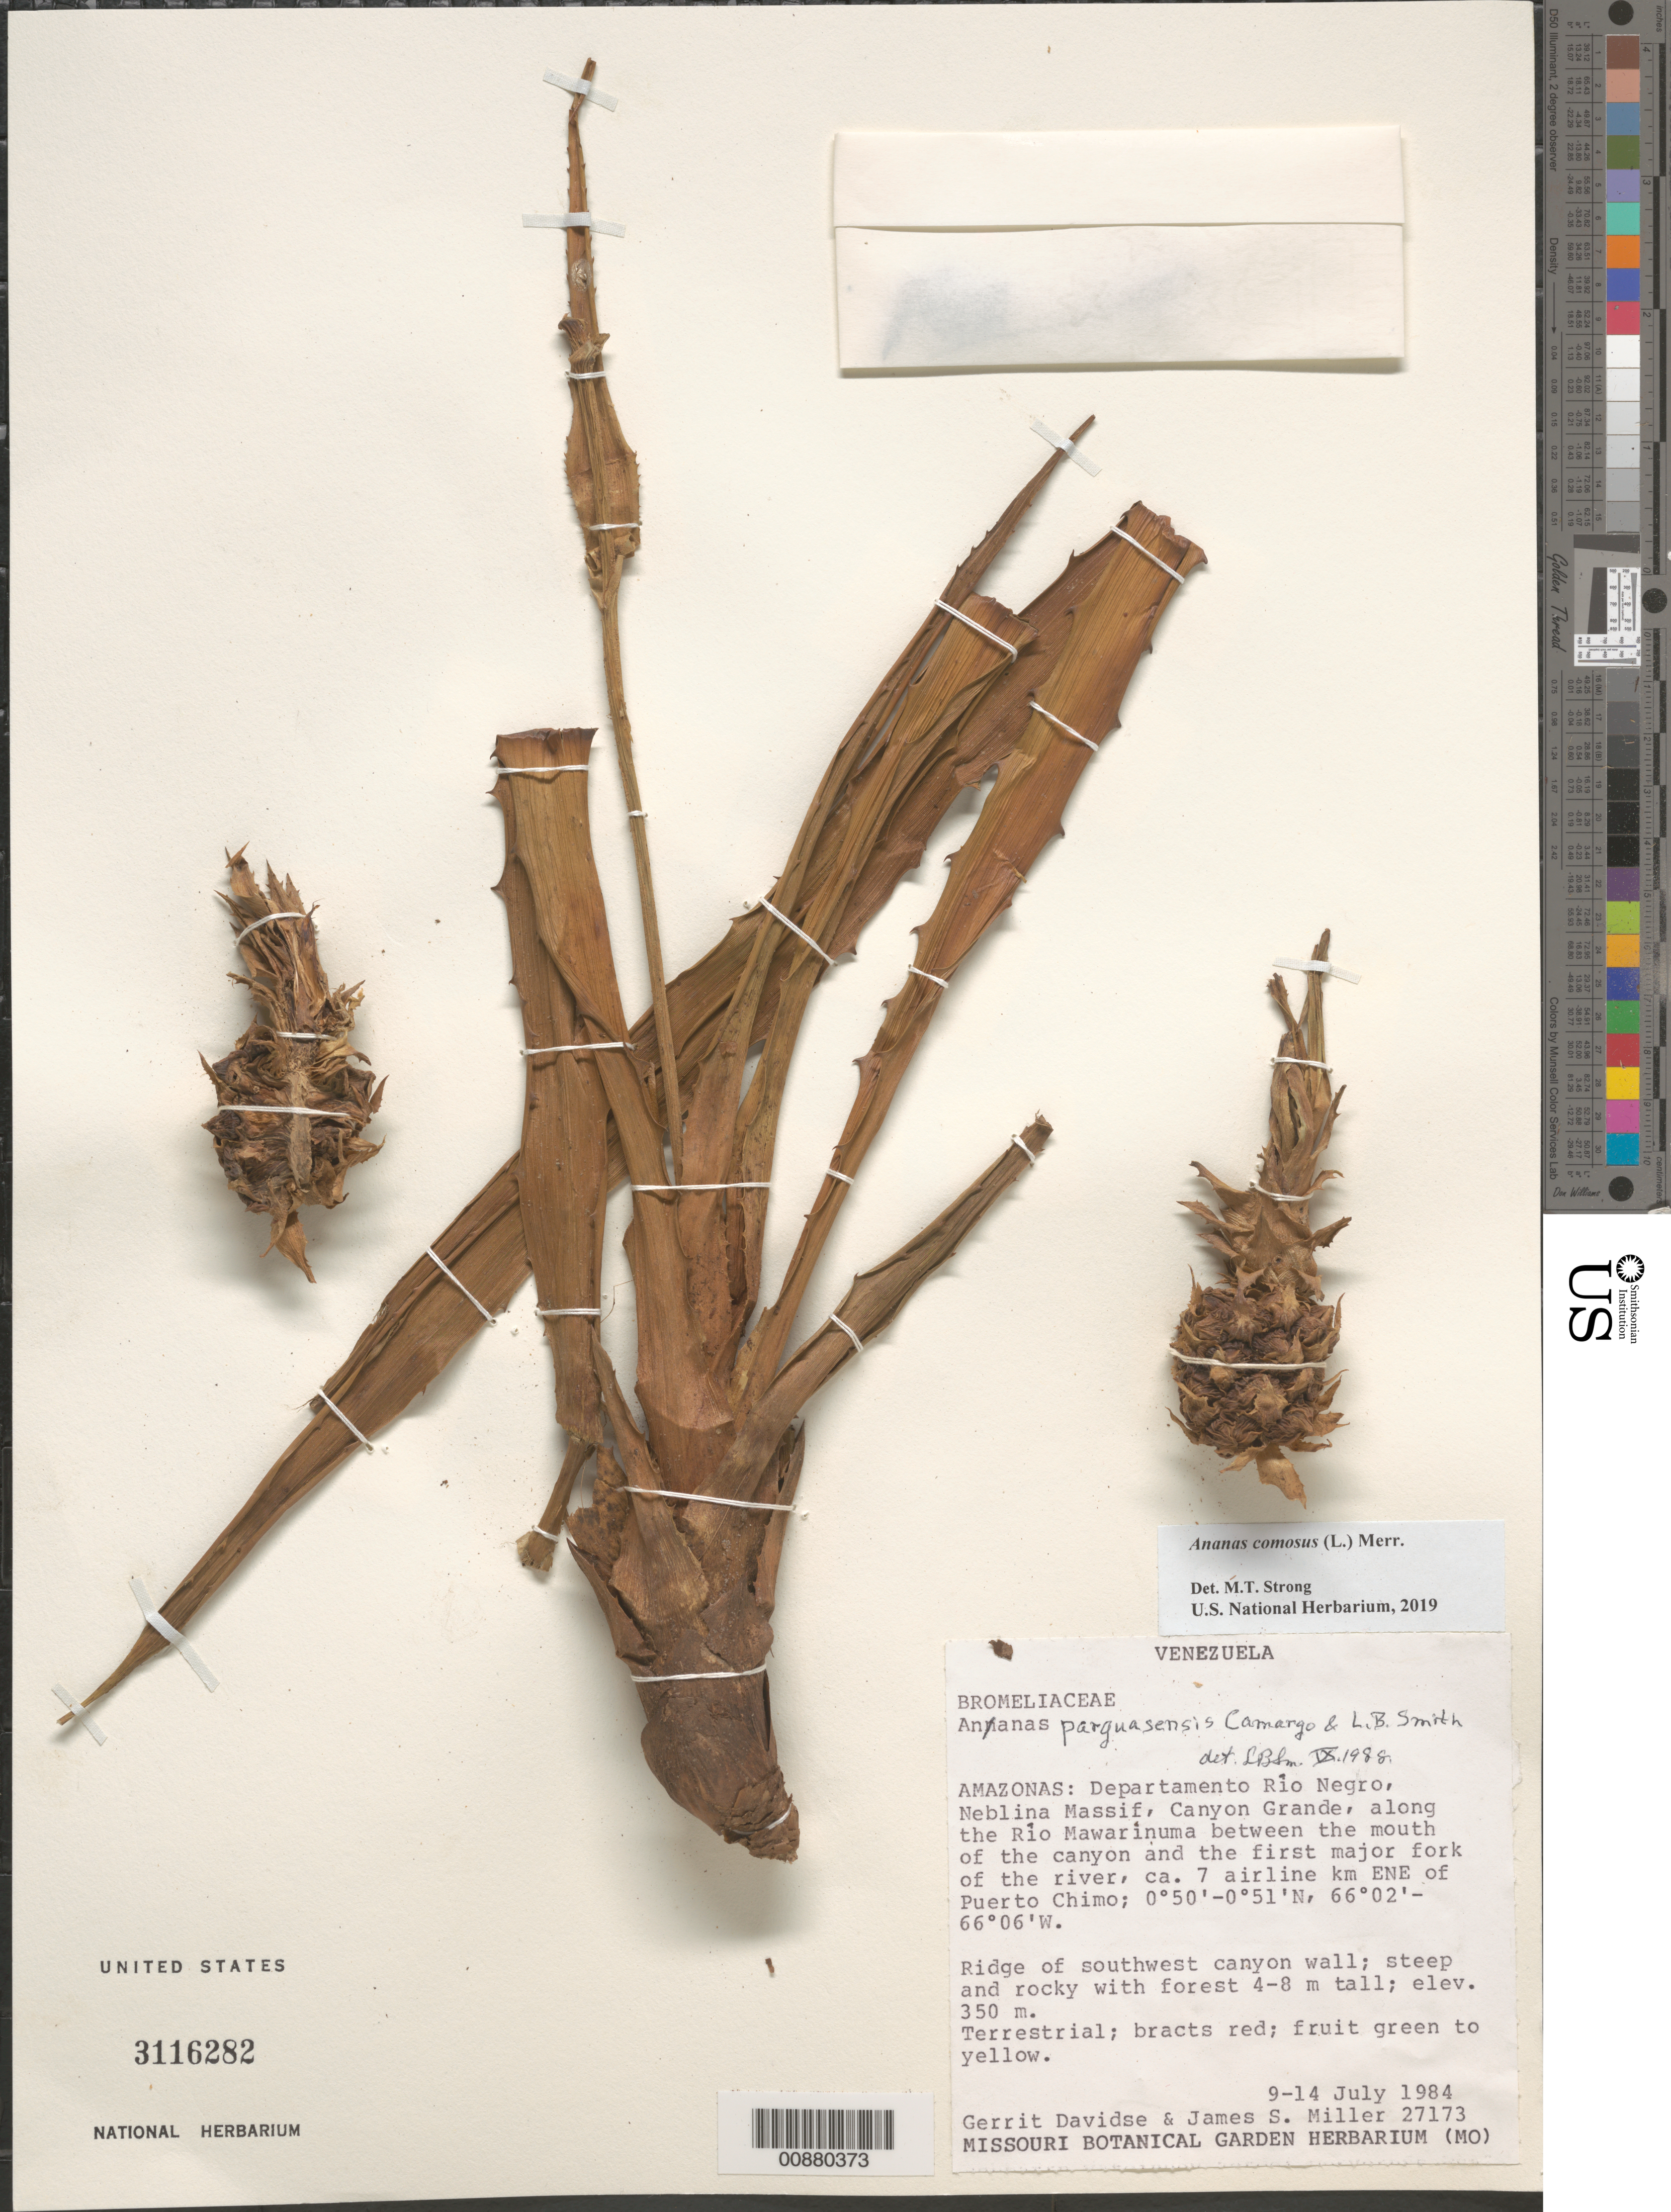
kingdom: Plantae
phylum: Tracheophyta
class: Liliopsida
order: Poales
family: Bromeliaceae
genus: Ananas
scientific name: Ananas comosus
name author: (L.) Merr.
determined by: Strong, Mark T., (BOT), Smithsonian Institution - National Museum of Natural History (UNITED STATES)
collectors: G. Davidse & J. S. Miller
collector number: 27173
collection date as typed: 9-Jul-84 to 14-Jul-84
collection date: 1984-07-09/1984-07-14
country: Venezuela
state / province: Amazonas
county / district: Río Negro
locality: Neblina Massif, Canyon Grande, along Río Mawarinuma, 7 airline km E-NE of Puerto Chimo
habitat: Ridge of southwest canyon wall, steep and rocky with forest 4-8m tall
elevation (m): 350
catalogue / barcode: US 3116282